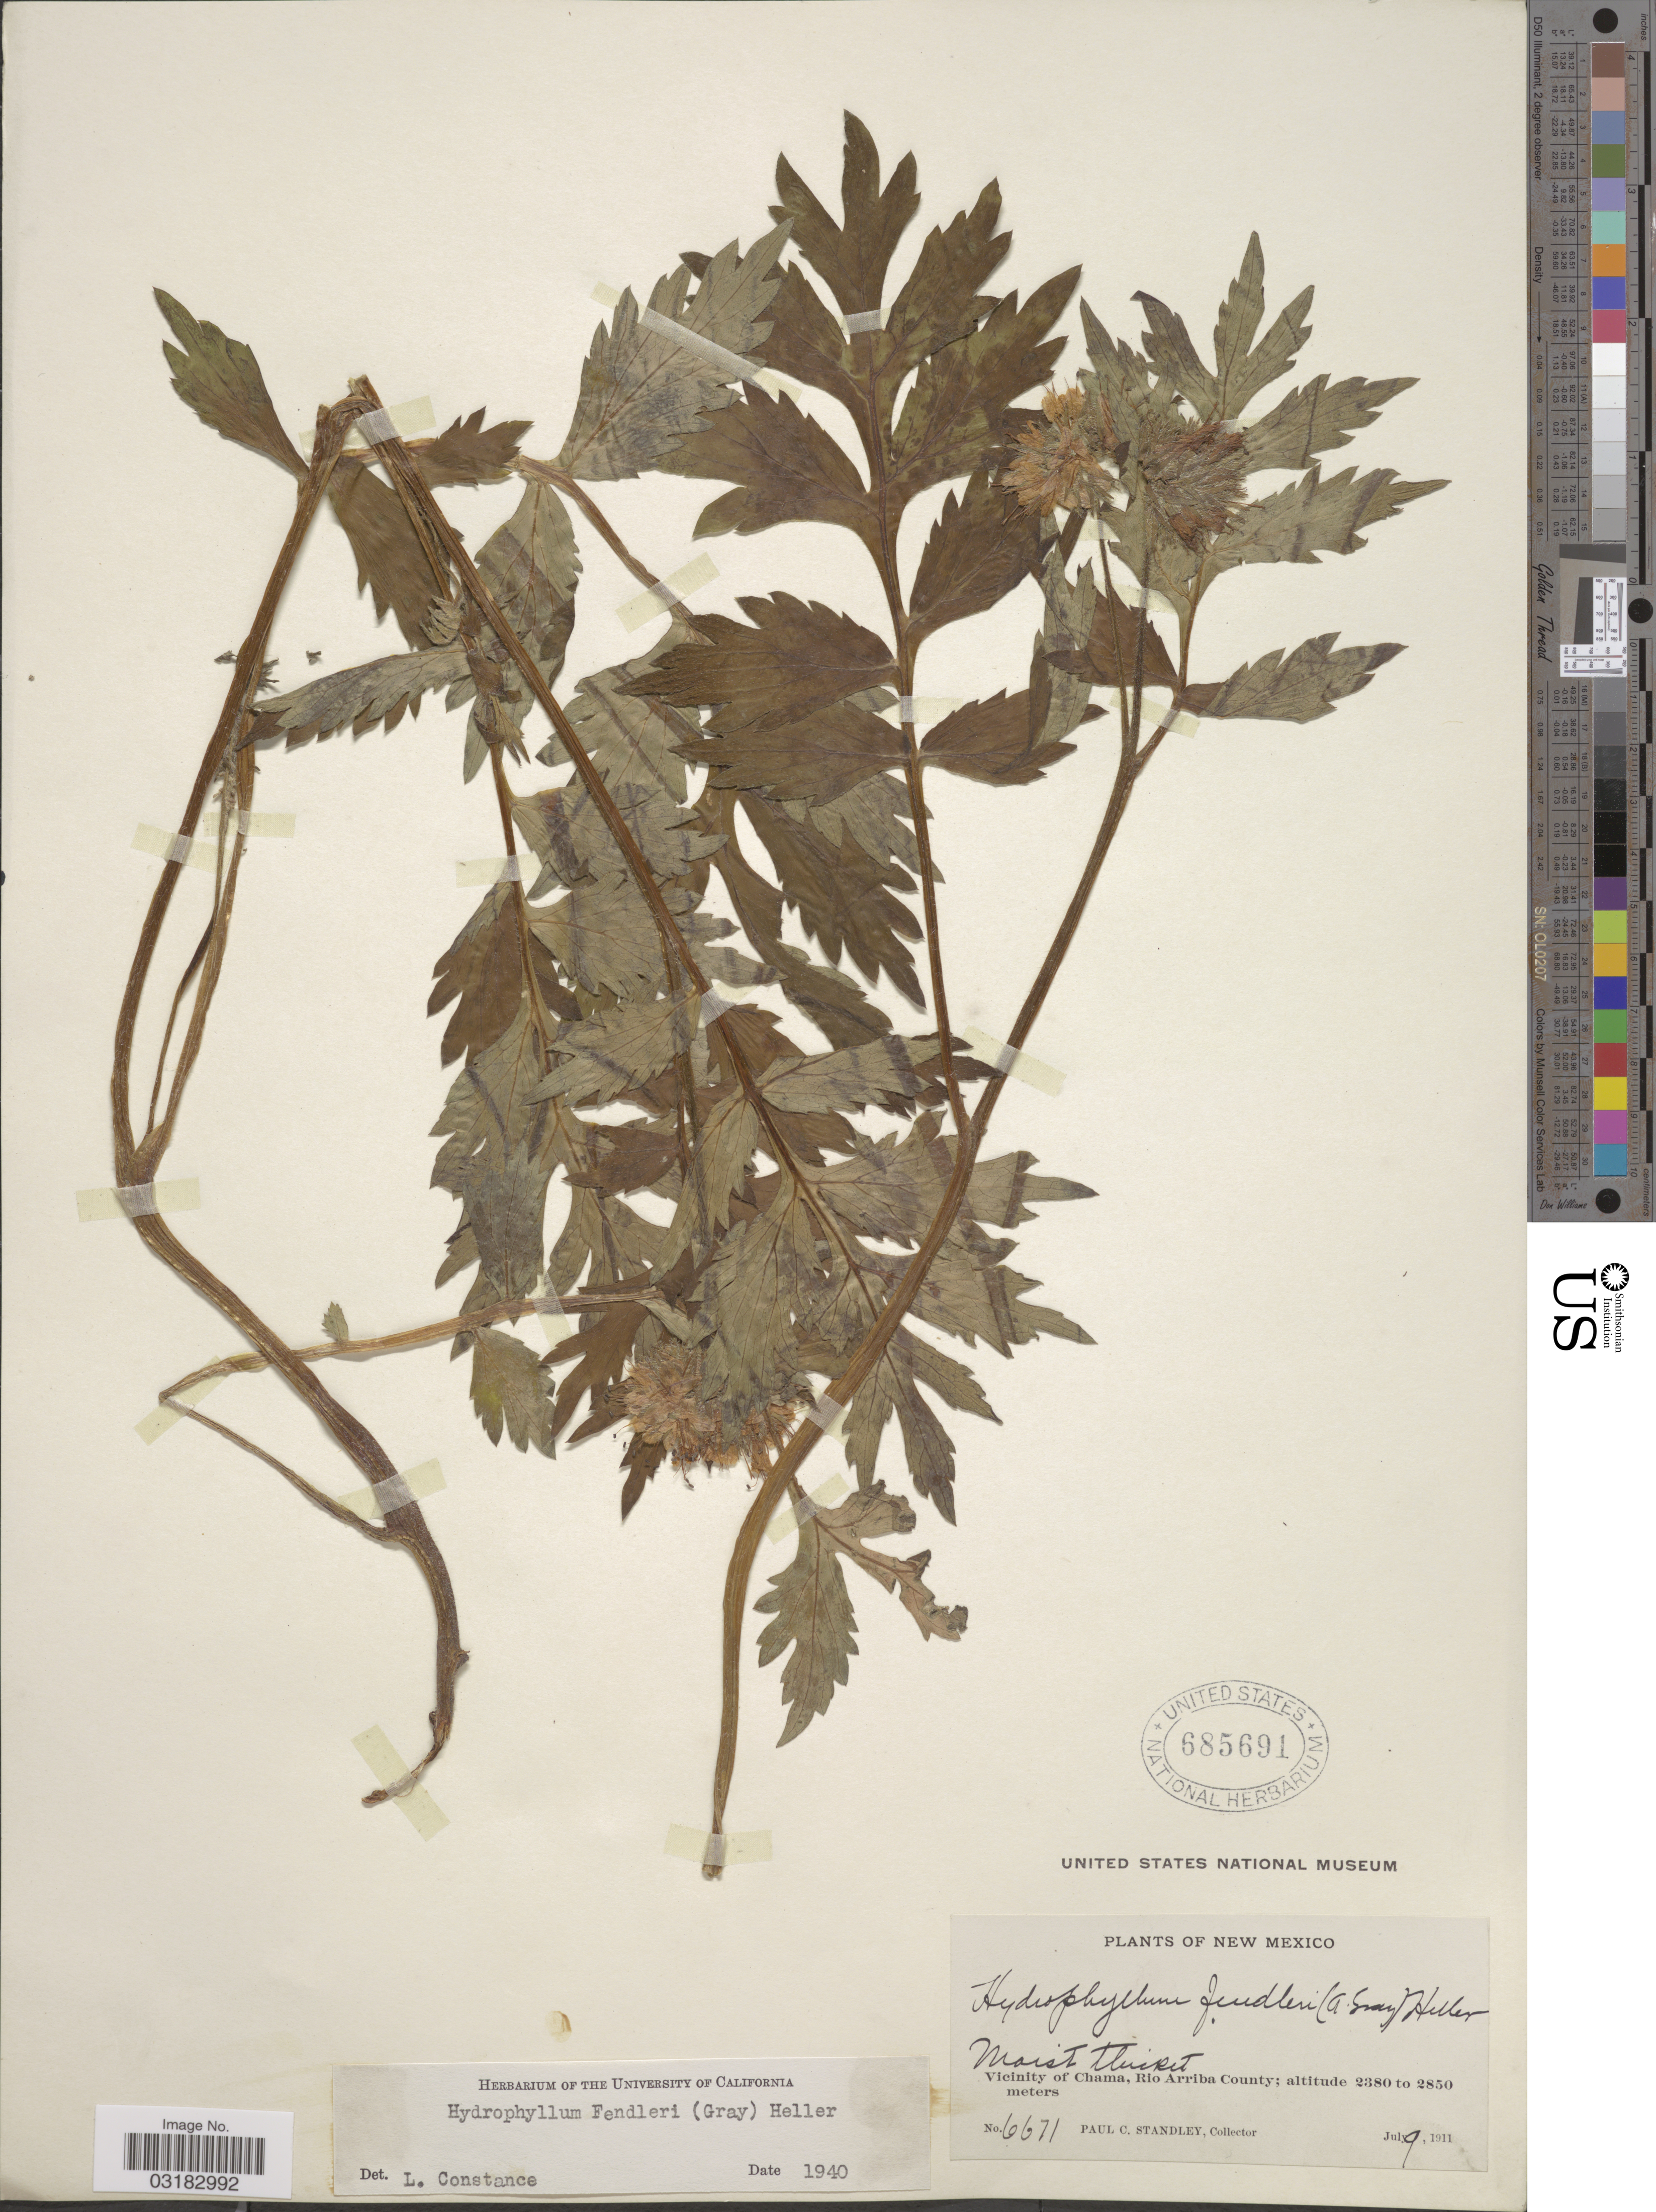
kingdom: Plantae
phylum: Tracheophyta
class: Magnoliopsida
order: Boraginales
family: Hydrophyllaceae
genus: Hydrophyllum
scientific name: Hydrophyllum fendleri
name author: (A. Gray) A. Heller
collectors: P. C. Standley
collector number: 6671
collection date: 1911-07-09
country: United States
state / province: New Mexico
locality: Vicinity of Chama, Rio Arriba County.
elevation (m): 2380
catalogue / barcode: US 685691